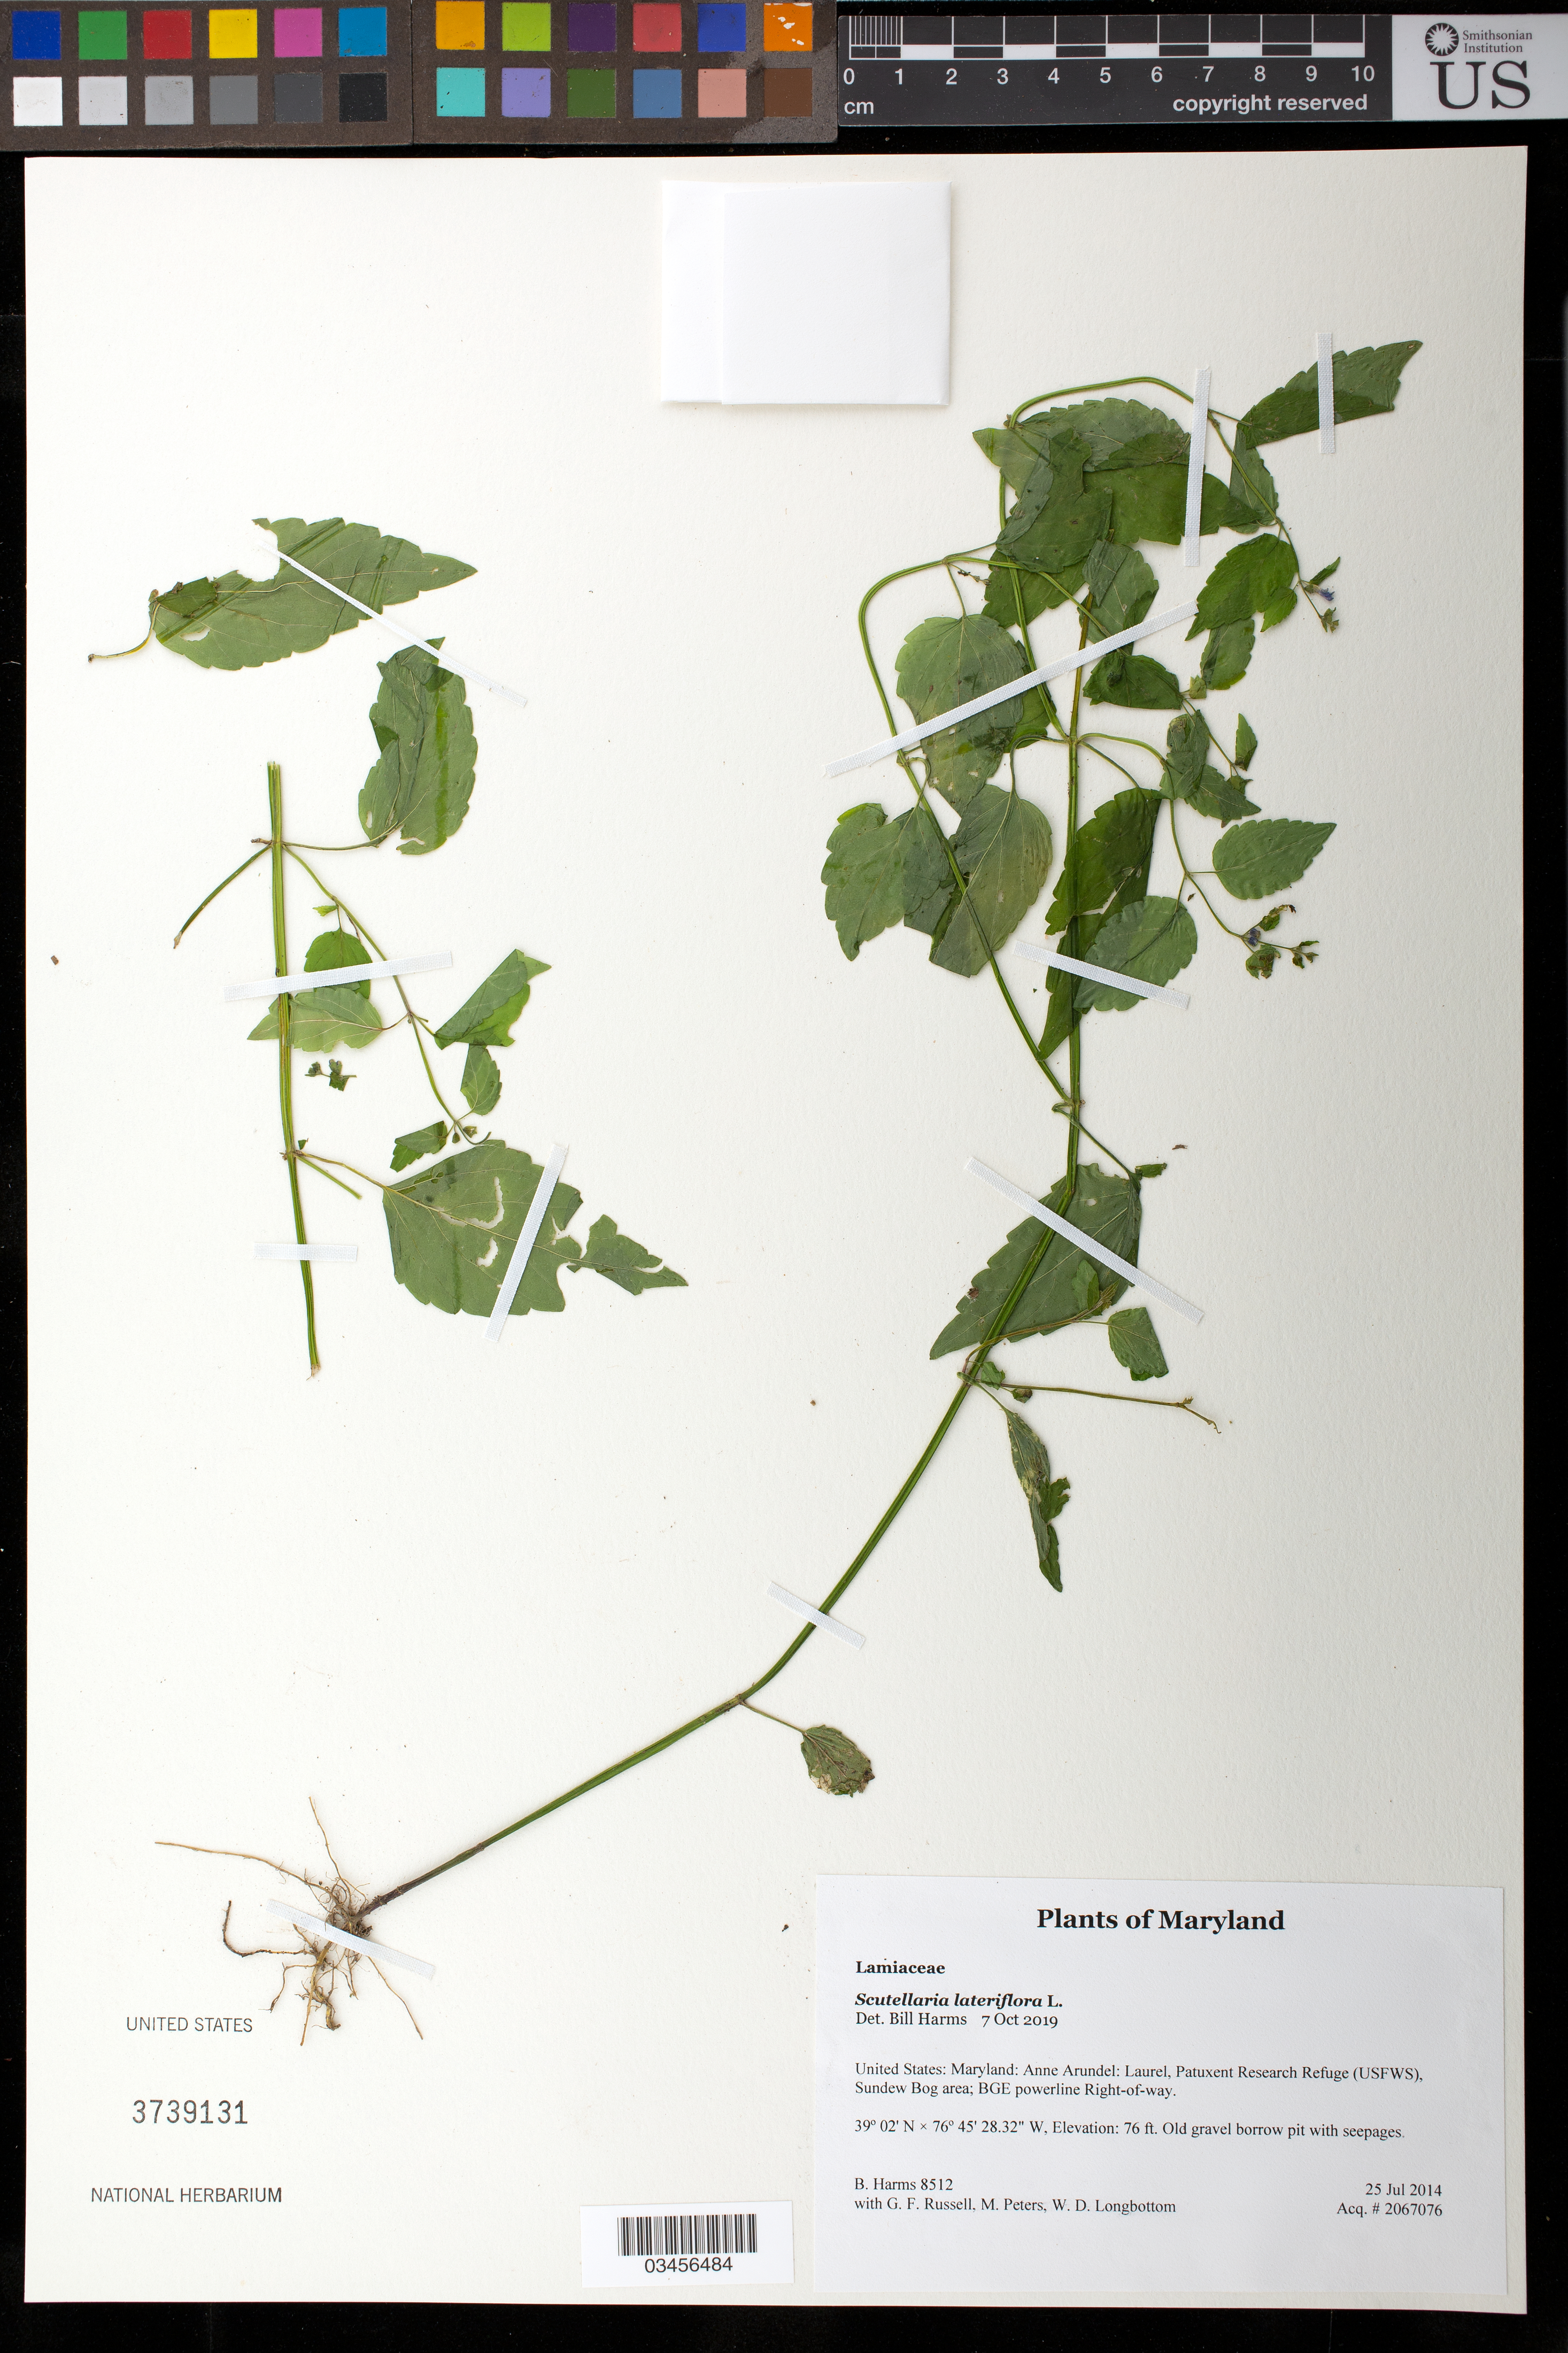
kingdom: Plantae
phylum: Tracheophyta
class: Magnoliopsida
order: Lamiales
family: Lamiaceae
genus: Scutellaria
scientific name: Scutellaria sp.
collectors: B. Harms, G. Russell, K. Bolstad, K. Hargenrader, M. Lambinicio & L. Rosenberg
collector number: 8512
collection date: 2014-08-20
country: United States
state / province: Maryland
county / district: Anne Arundel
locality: Laurel, Patuxent Research Refuge (USFWS), McGilvreys Pond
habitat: Bottomland woods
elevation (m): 29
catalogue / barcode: US 3739131